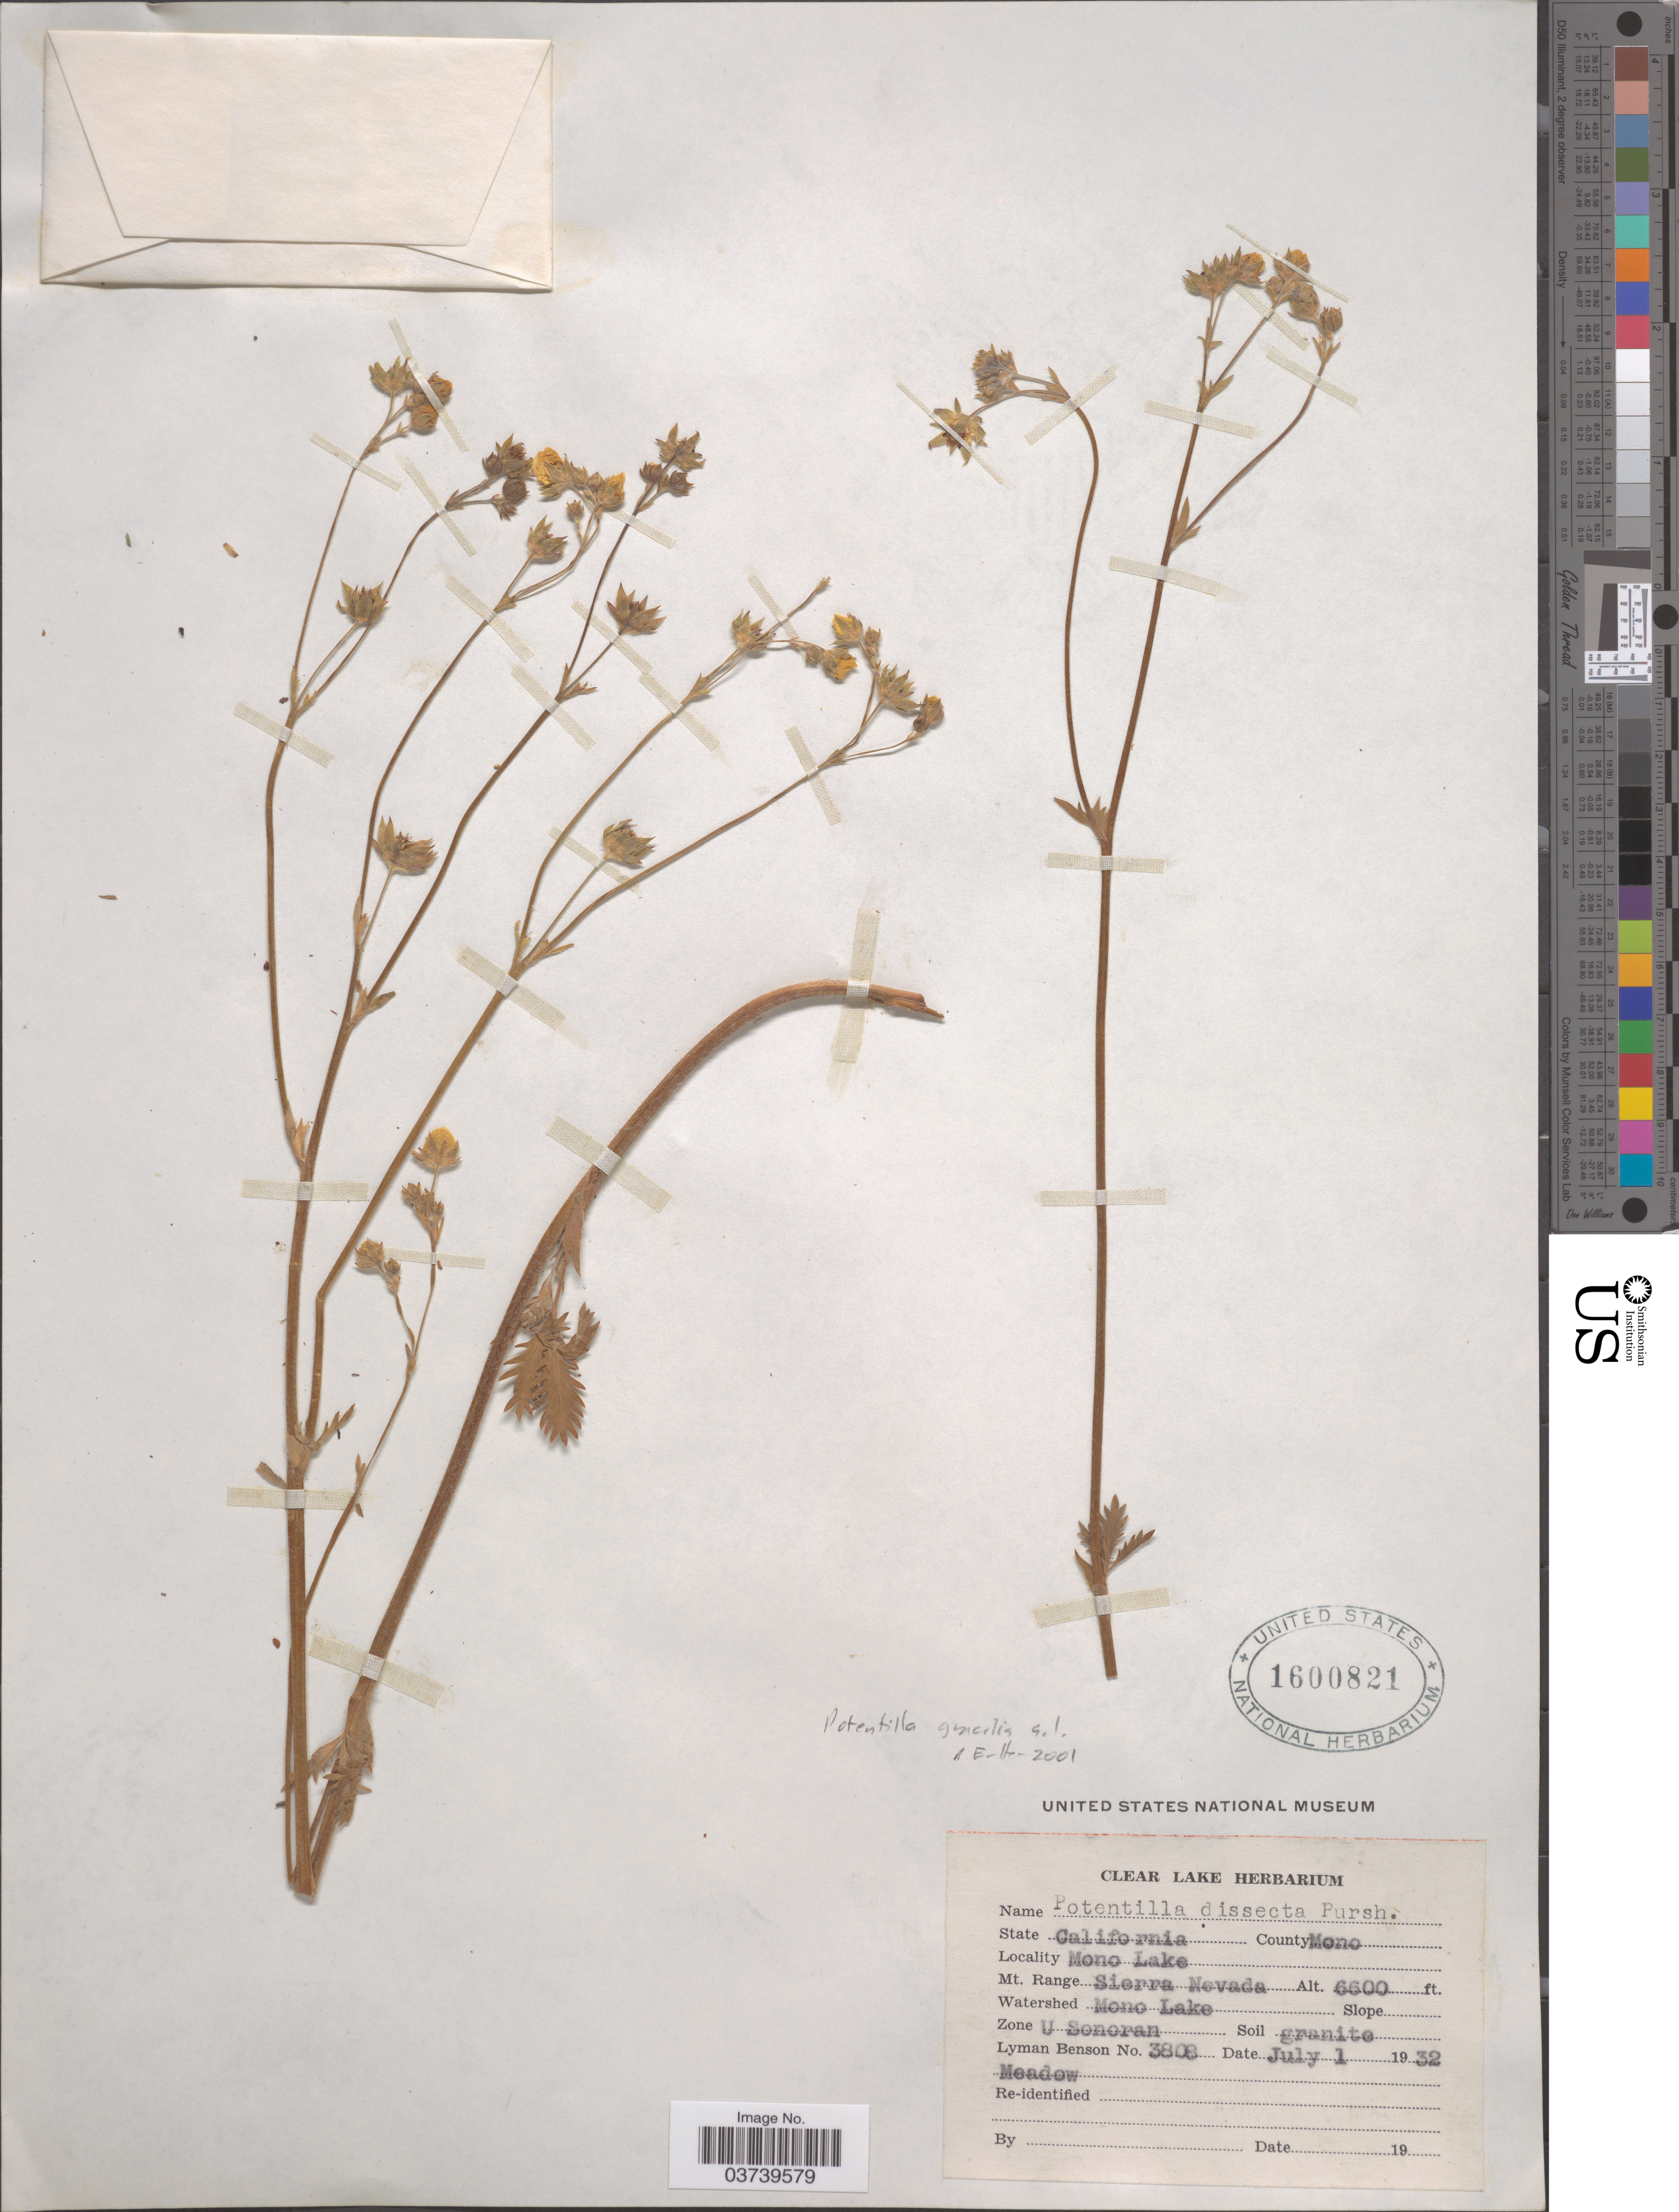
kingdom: Plantae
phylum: Tracheophyta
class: Magnoliopsida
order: Rosales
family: Rosaceae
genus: Potentilla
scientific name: Potentilla gracilis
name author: Douglas ex Hook.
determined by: Ertter, B.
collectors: L. D. Benson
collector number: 3808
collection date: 1932-07-01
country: United States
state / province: California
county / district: Mono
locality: County Mono. Mono Lake. Mt. Range Sierra Nevada. Watershed Mono Lake, Zone U Sonoran.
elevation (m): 2012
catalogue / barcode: US 1600821